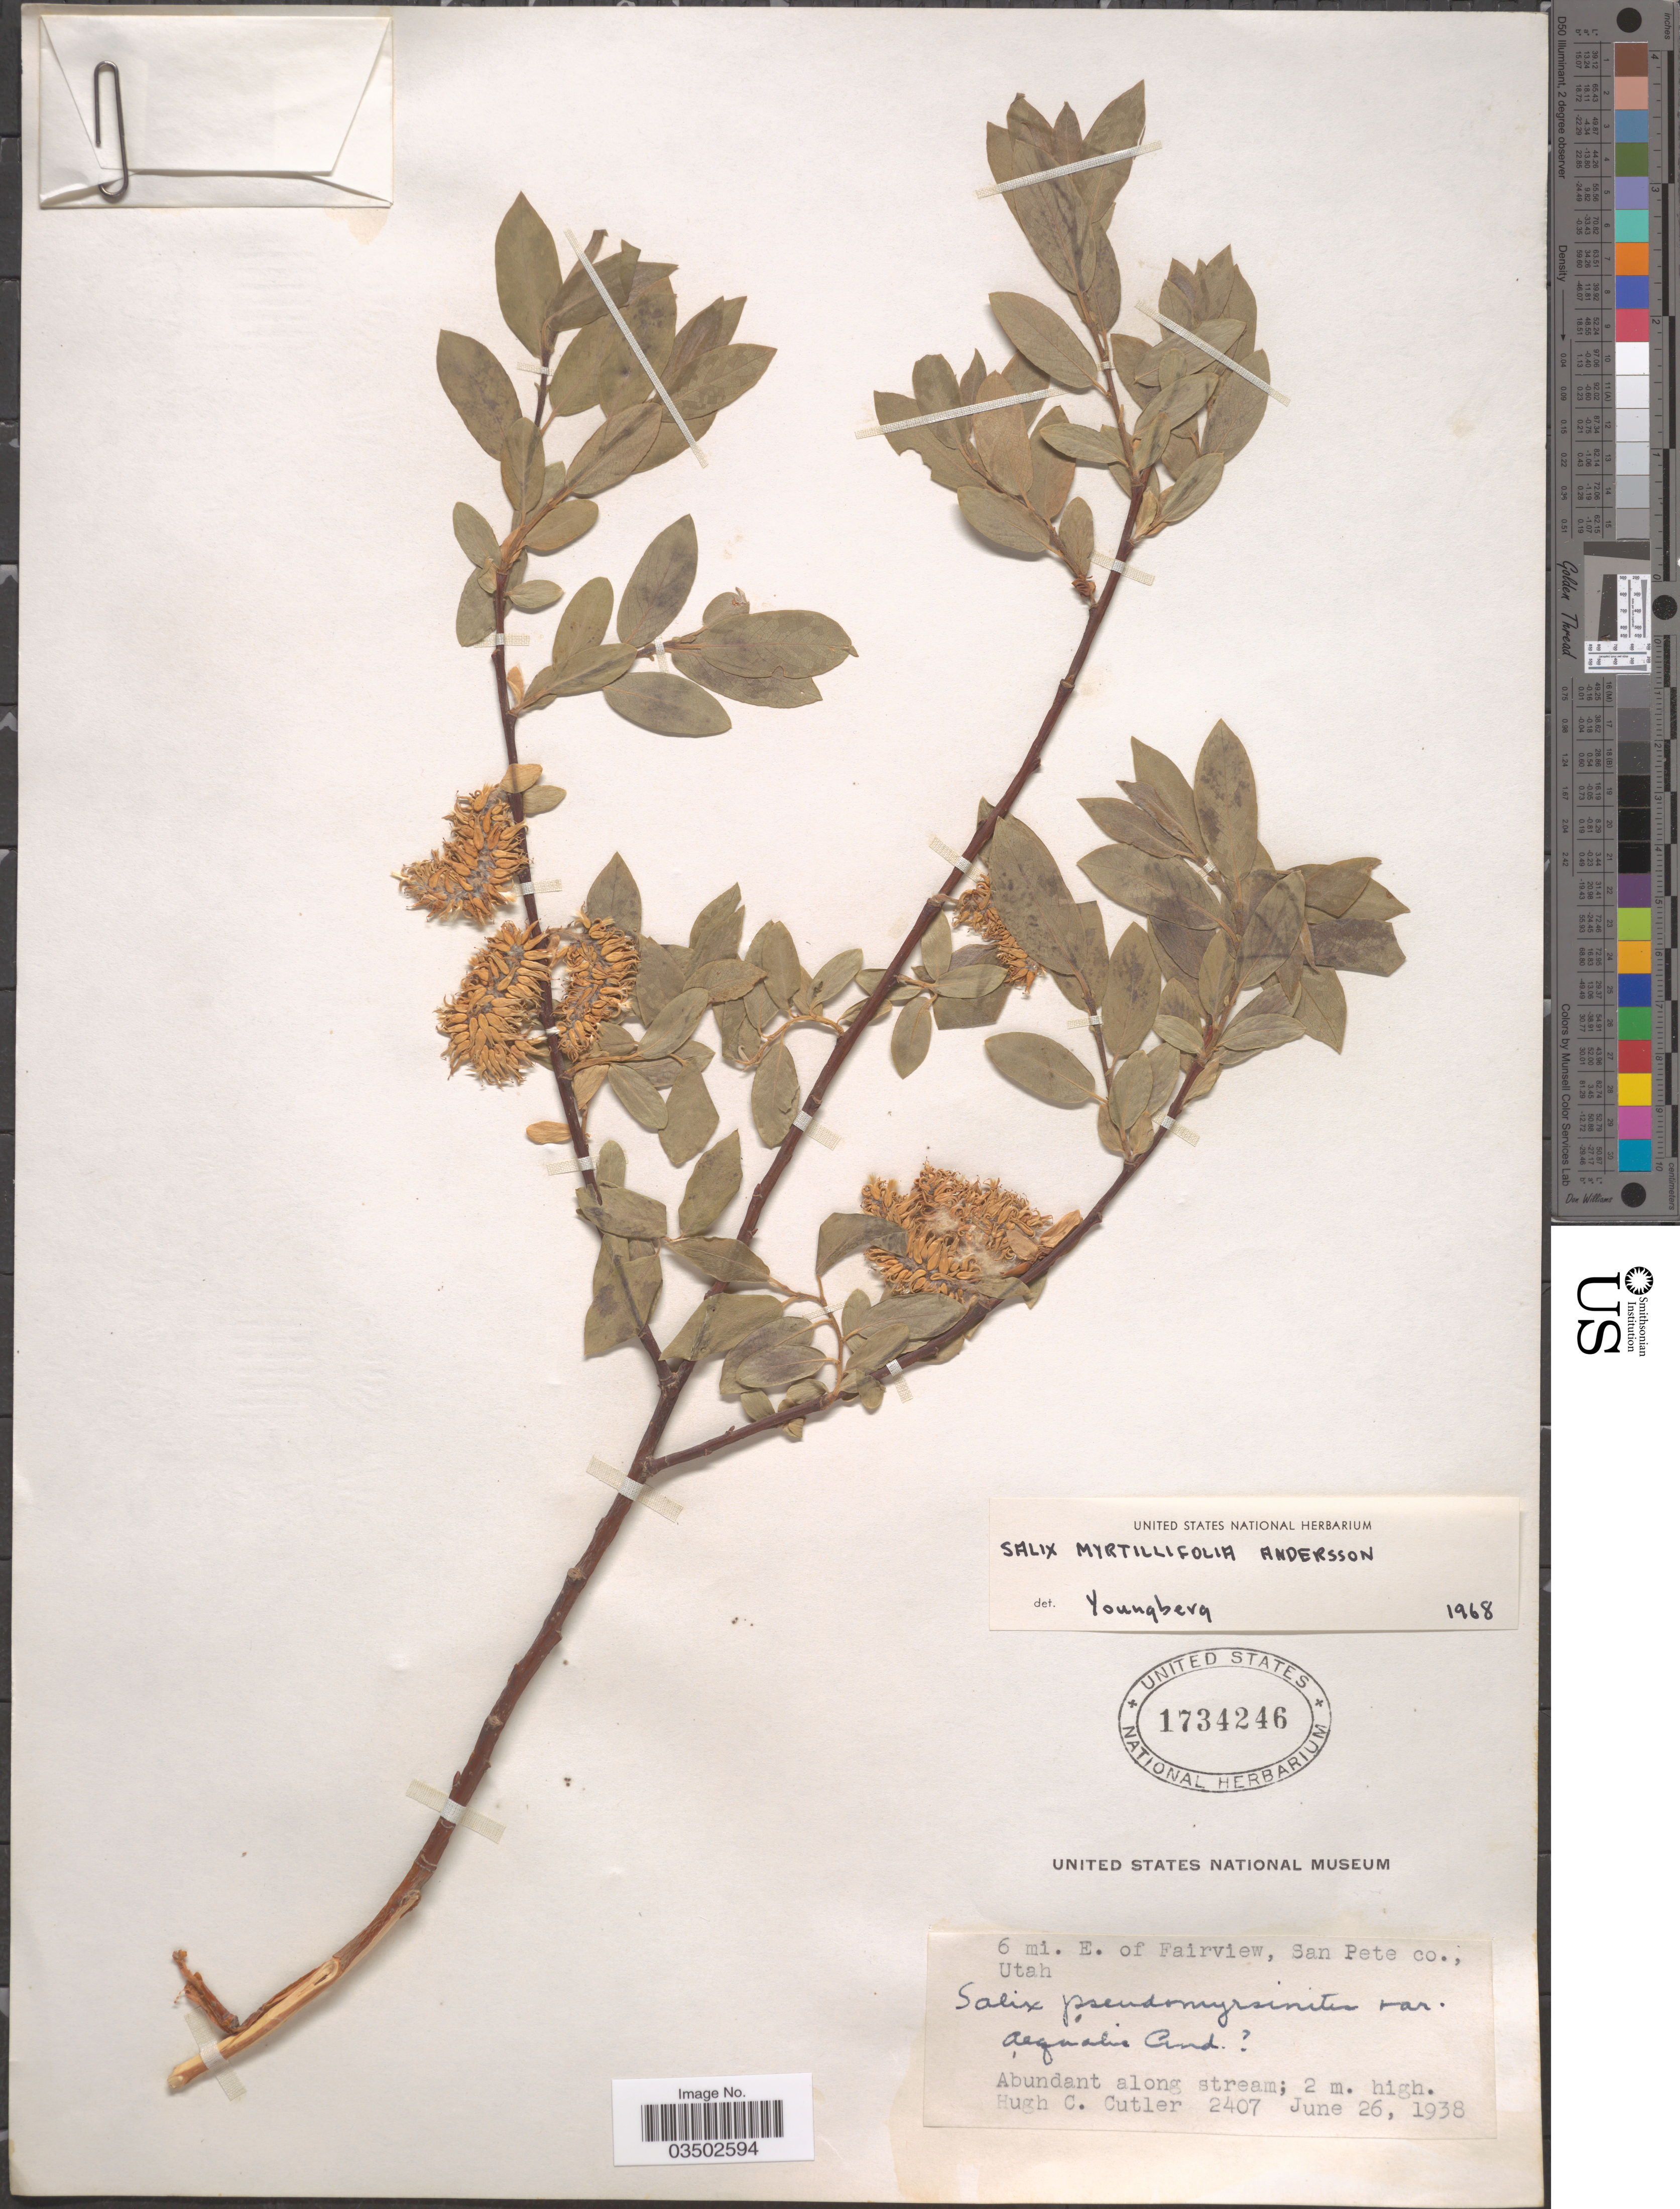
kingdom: Plantae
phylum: Tracheophyta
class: Magnoliopsida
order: Malpighiales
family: Salicaceae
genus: Salix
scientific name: Salix pseudocordata var. aequalis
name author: (Andersson) C.R. Ball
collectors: H. C. Cutler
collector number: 2407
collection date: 1938-06-26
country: United States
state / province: Utah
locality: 6 mi. E. of Fairview, San Pete Co.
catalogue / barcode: US 1734246